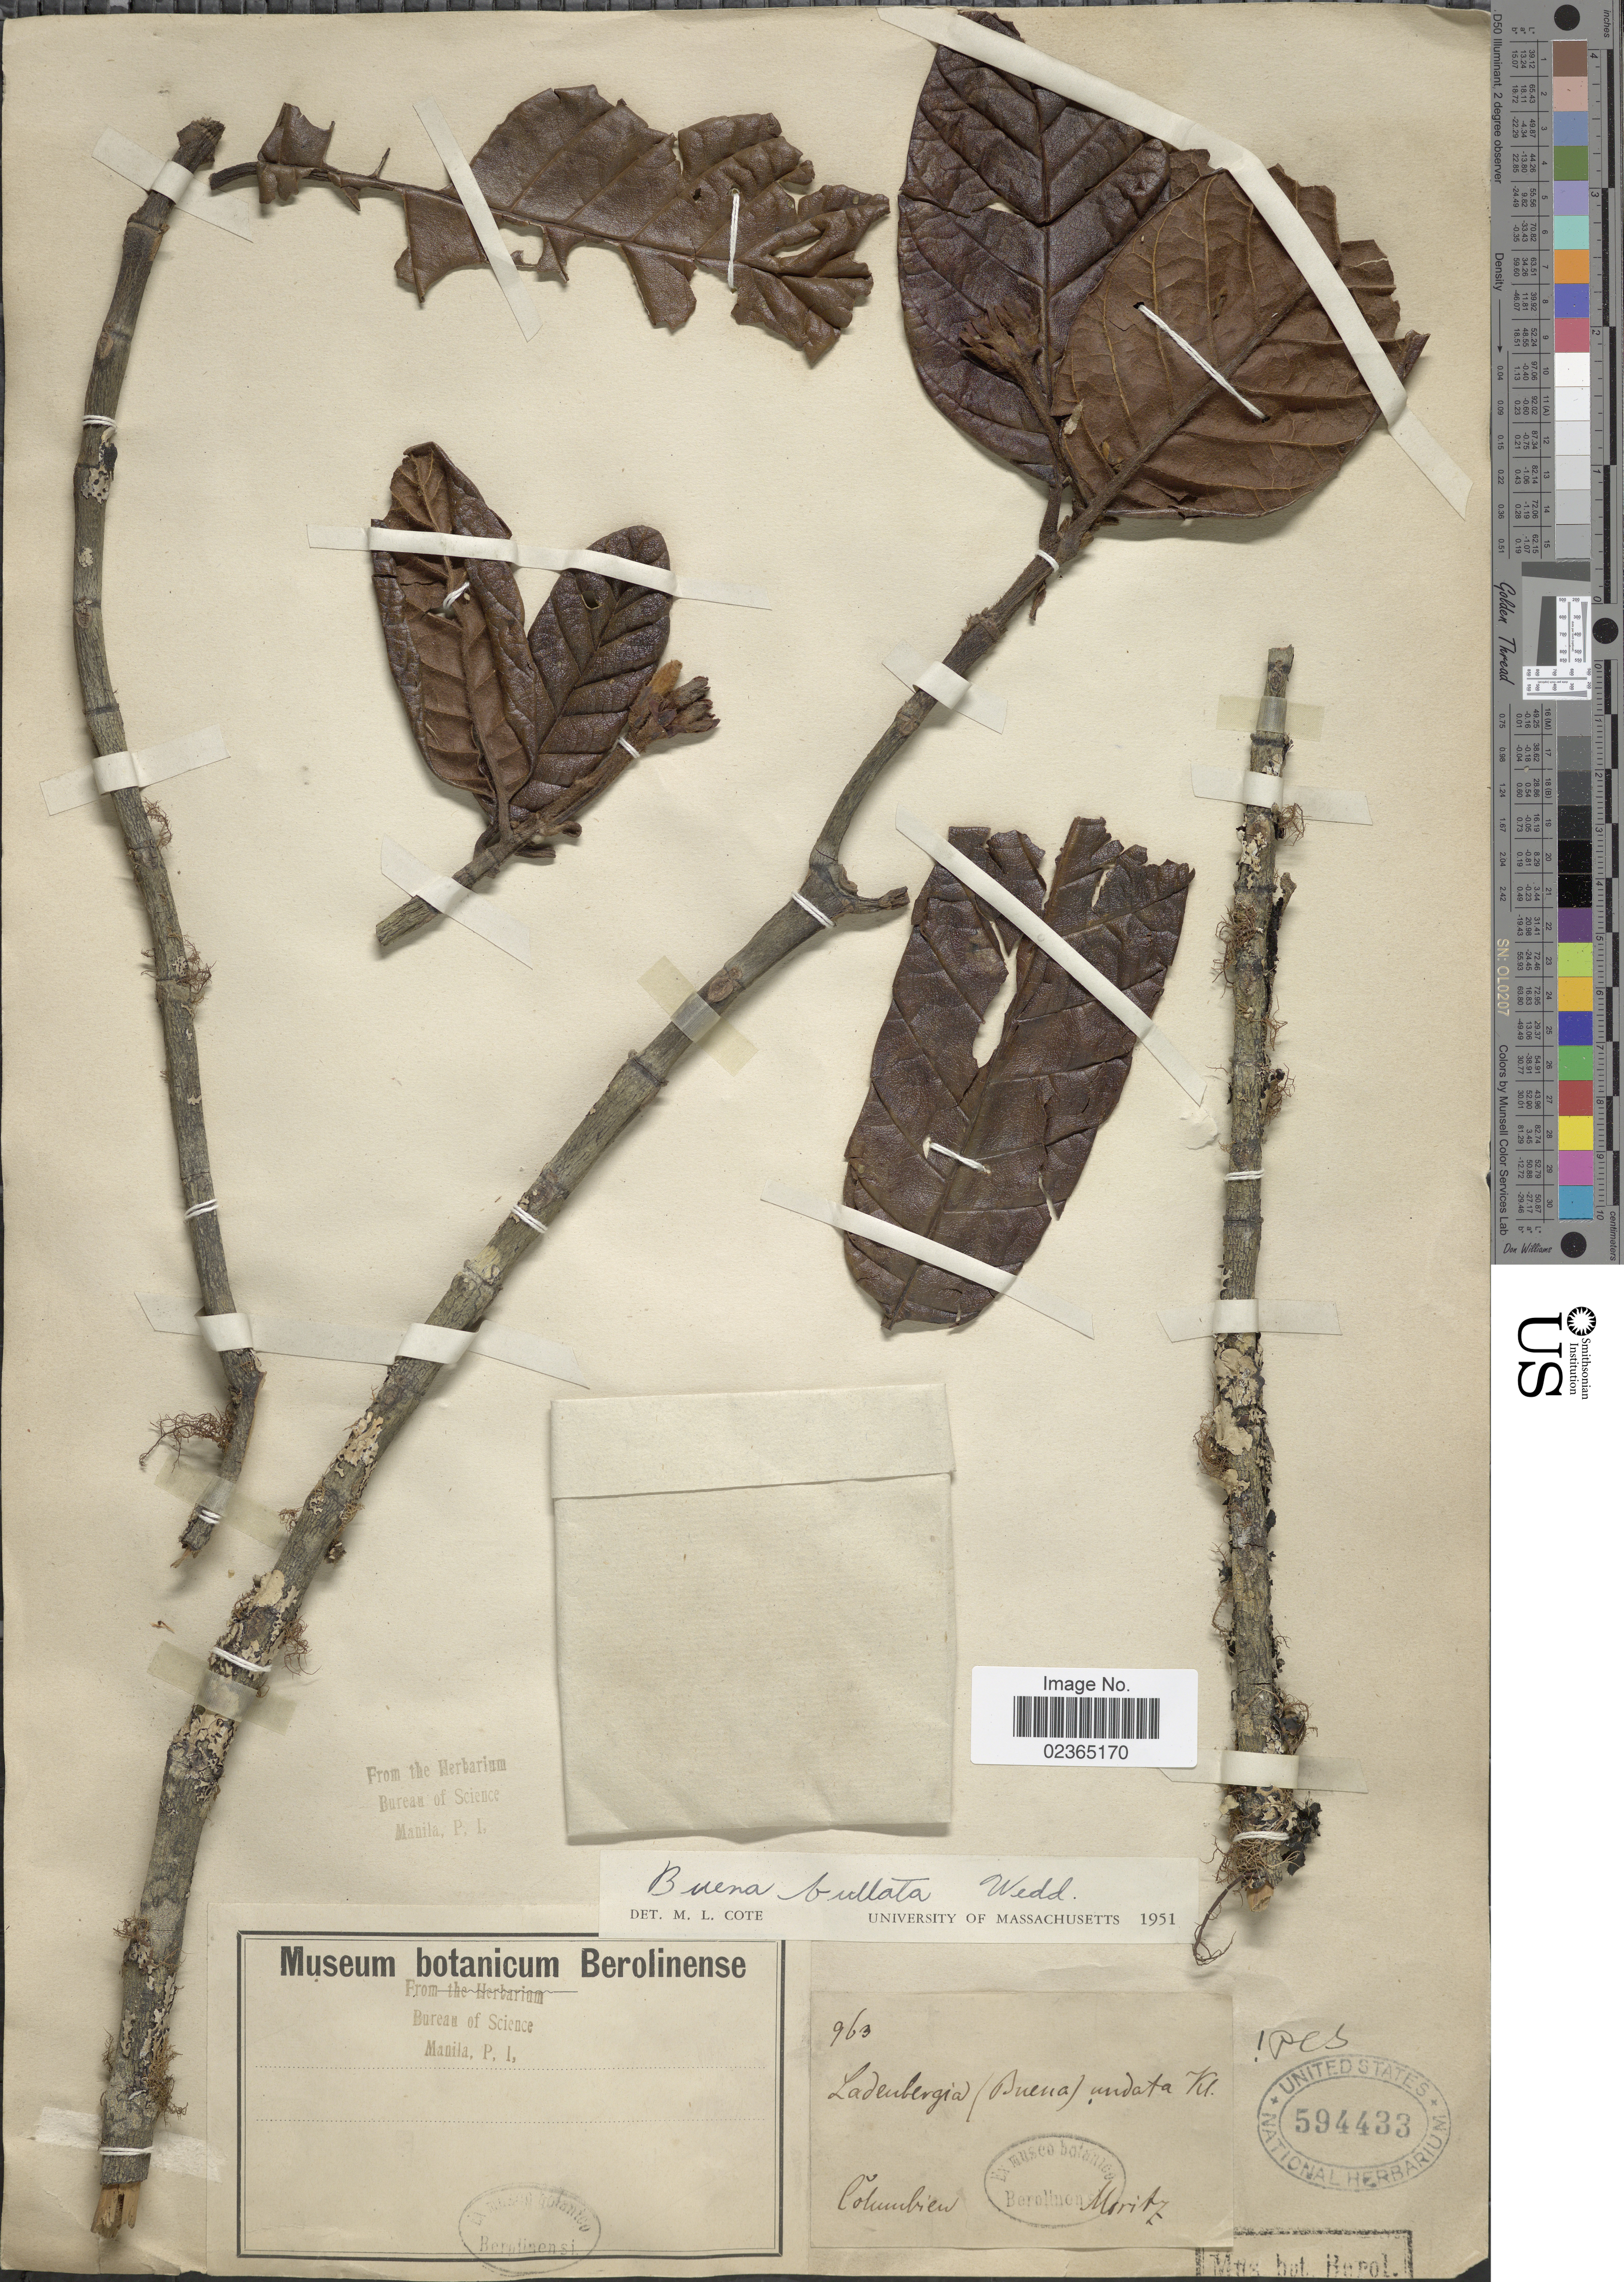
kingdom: Plantae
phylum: Tracheophyta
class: Magnoliopsida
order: Gentianales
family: Rubiaceae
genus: Ladenbergia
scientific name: Ladenbergia bullata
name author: (Wedd.) Standl.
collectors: Moritz, --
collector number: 963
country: Colombia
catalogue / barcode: US 594433